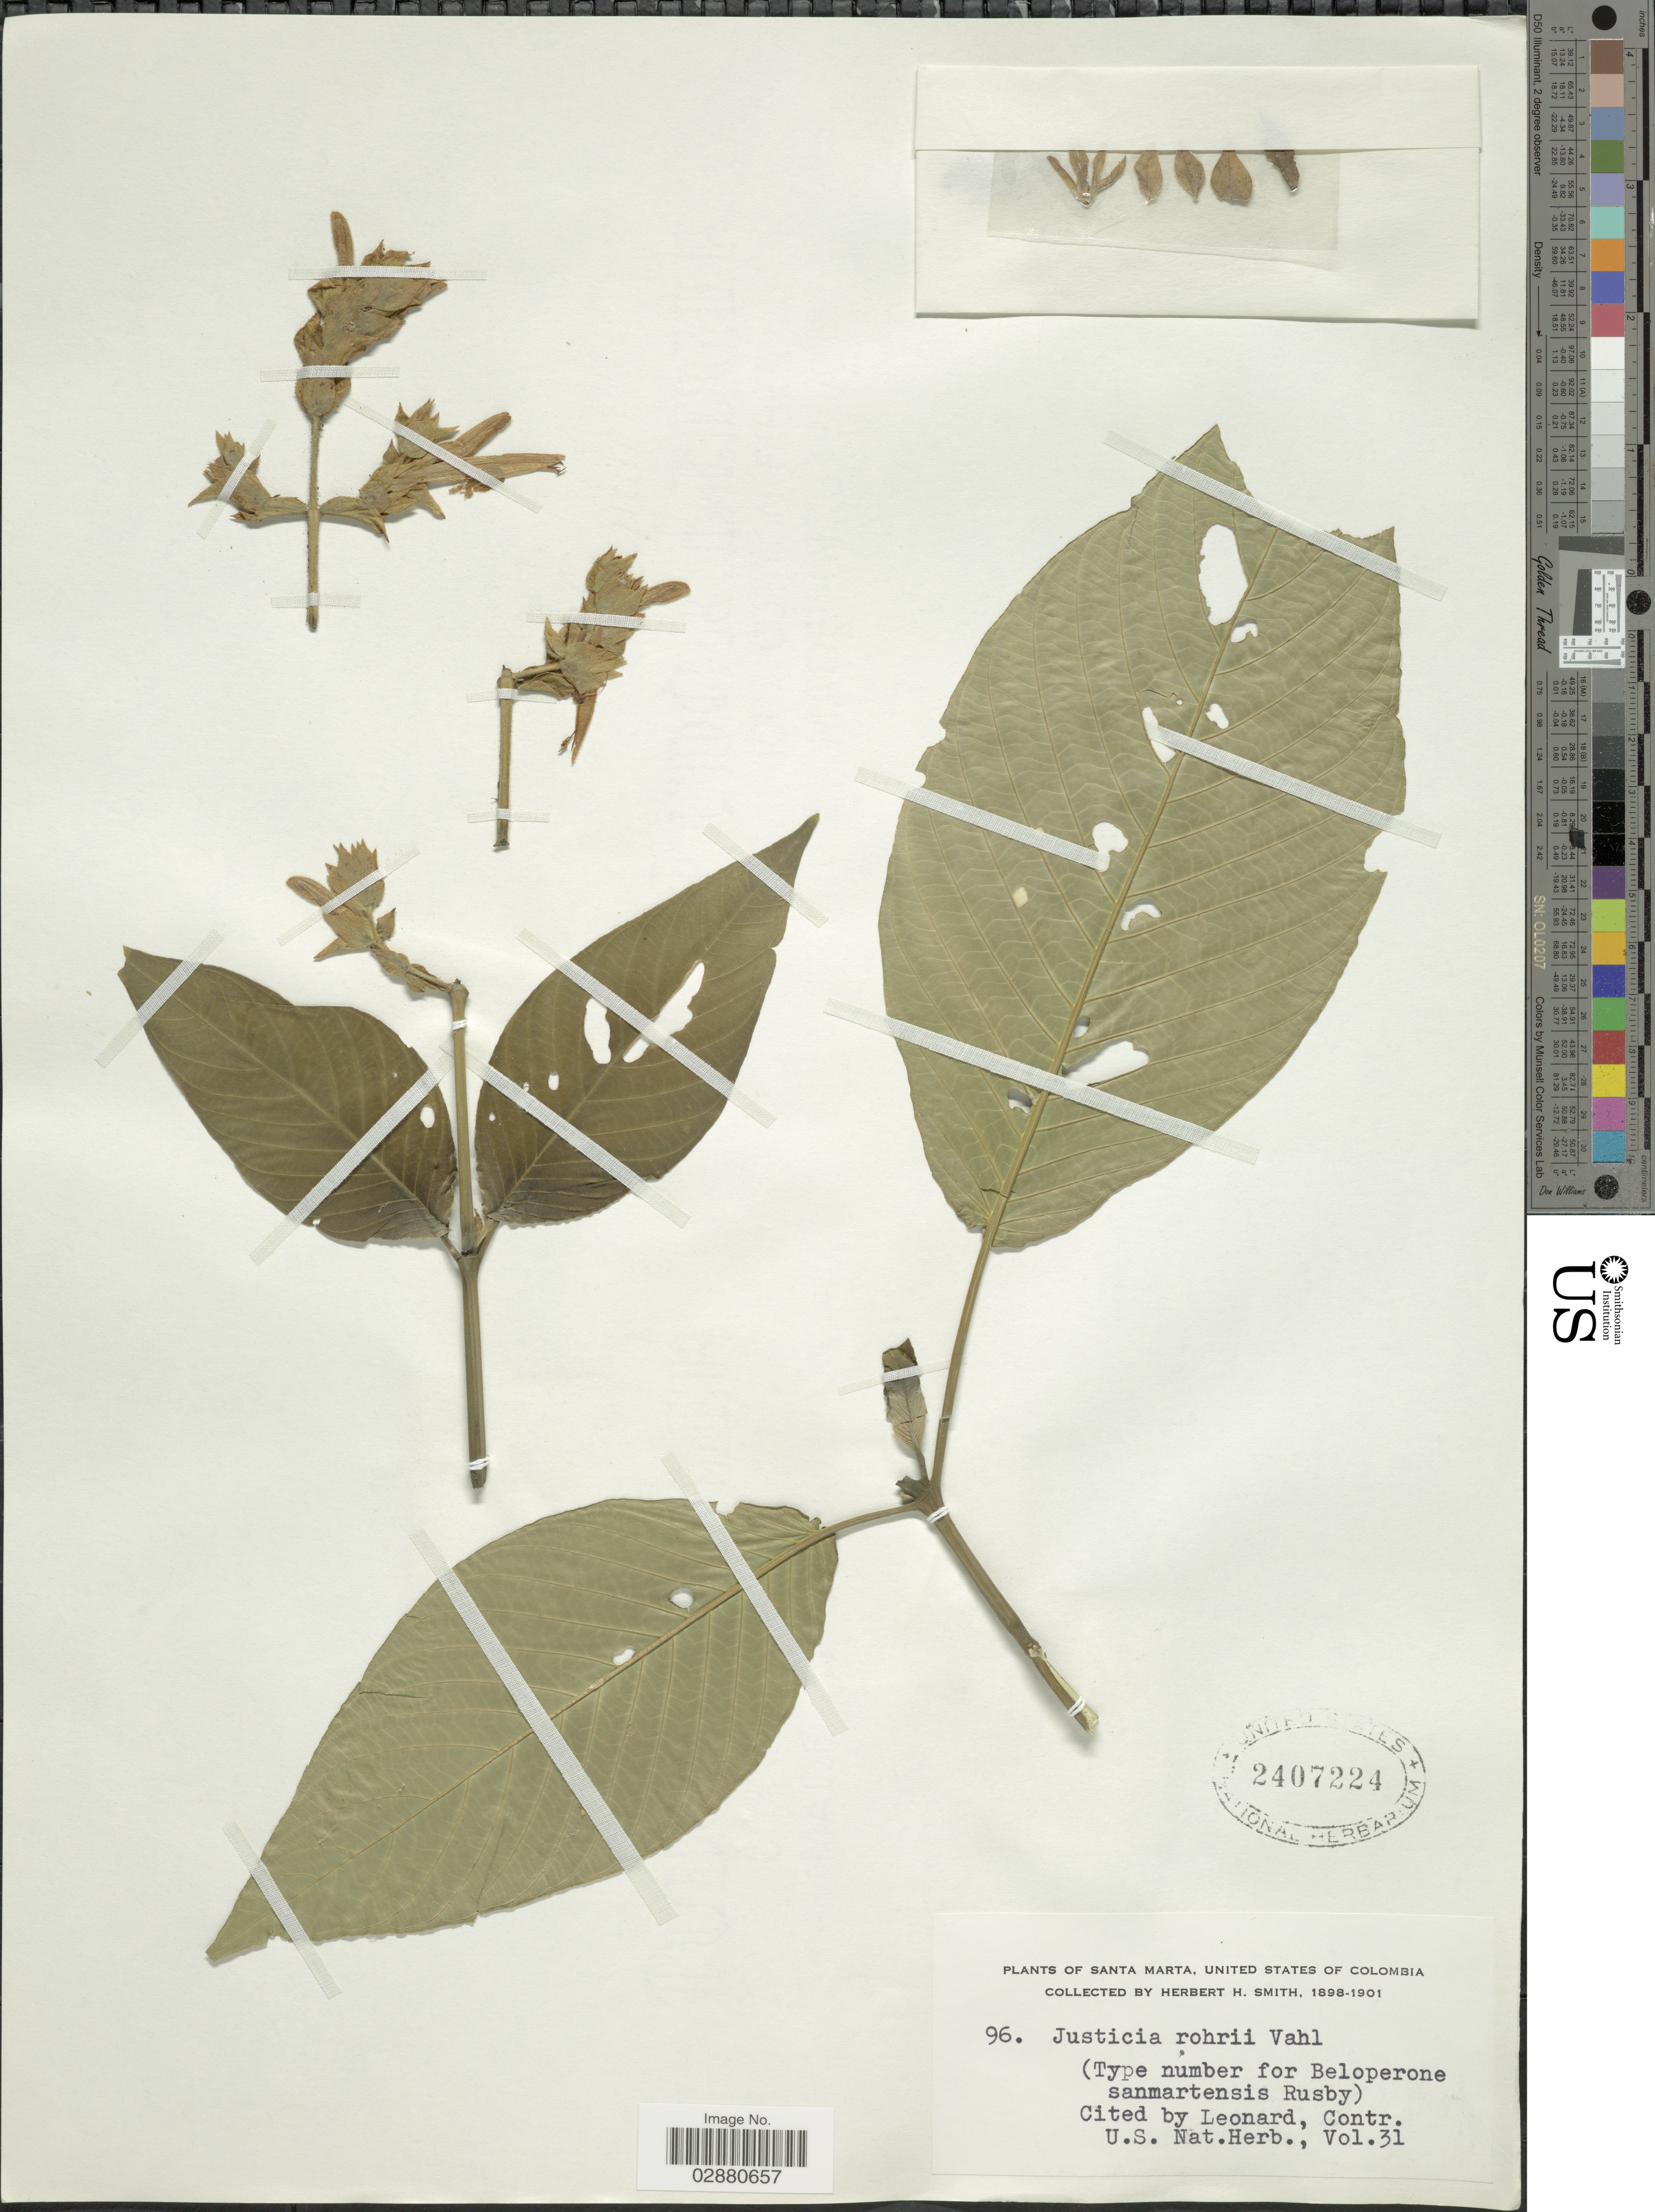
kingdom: Plantae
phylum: Tracheophyta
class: Magnoliopsida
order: Lamiales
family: Acanthaceae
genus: Justicia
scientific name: Justicia rohrii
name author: Vahl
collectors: Herbert H. Smith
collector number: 96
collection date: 1898/1901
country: Colombia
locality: Santa Marta. United States of Colombia.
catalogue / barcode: US 2407224